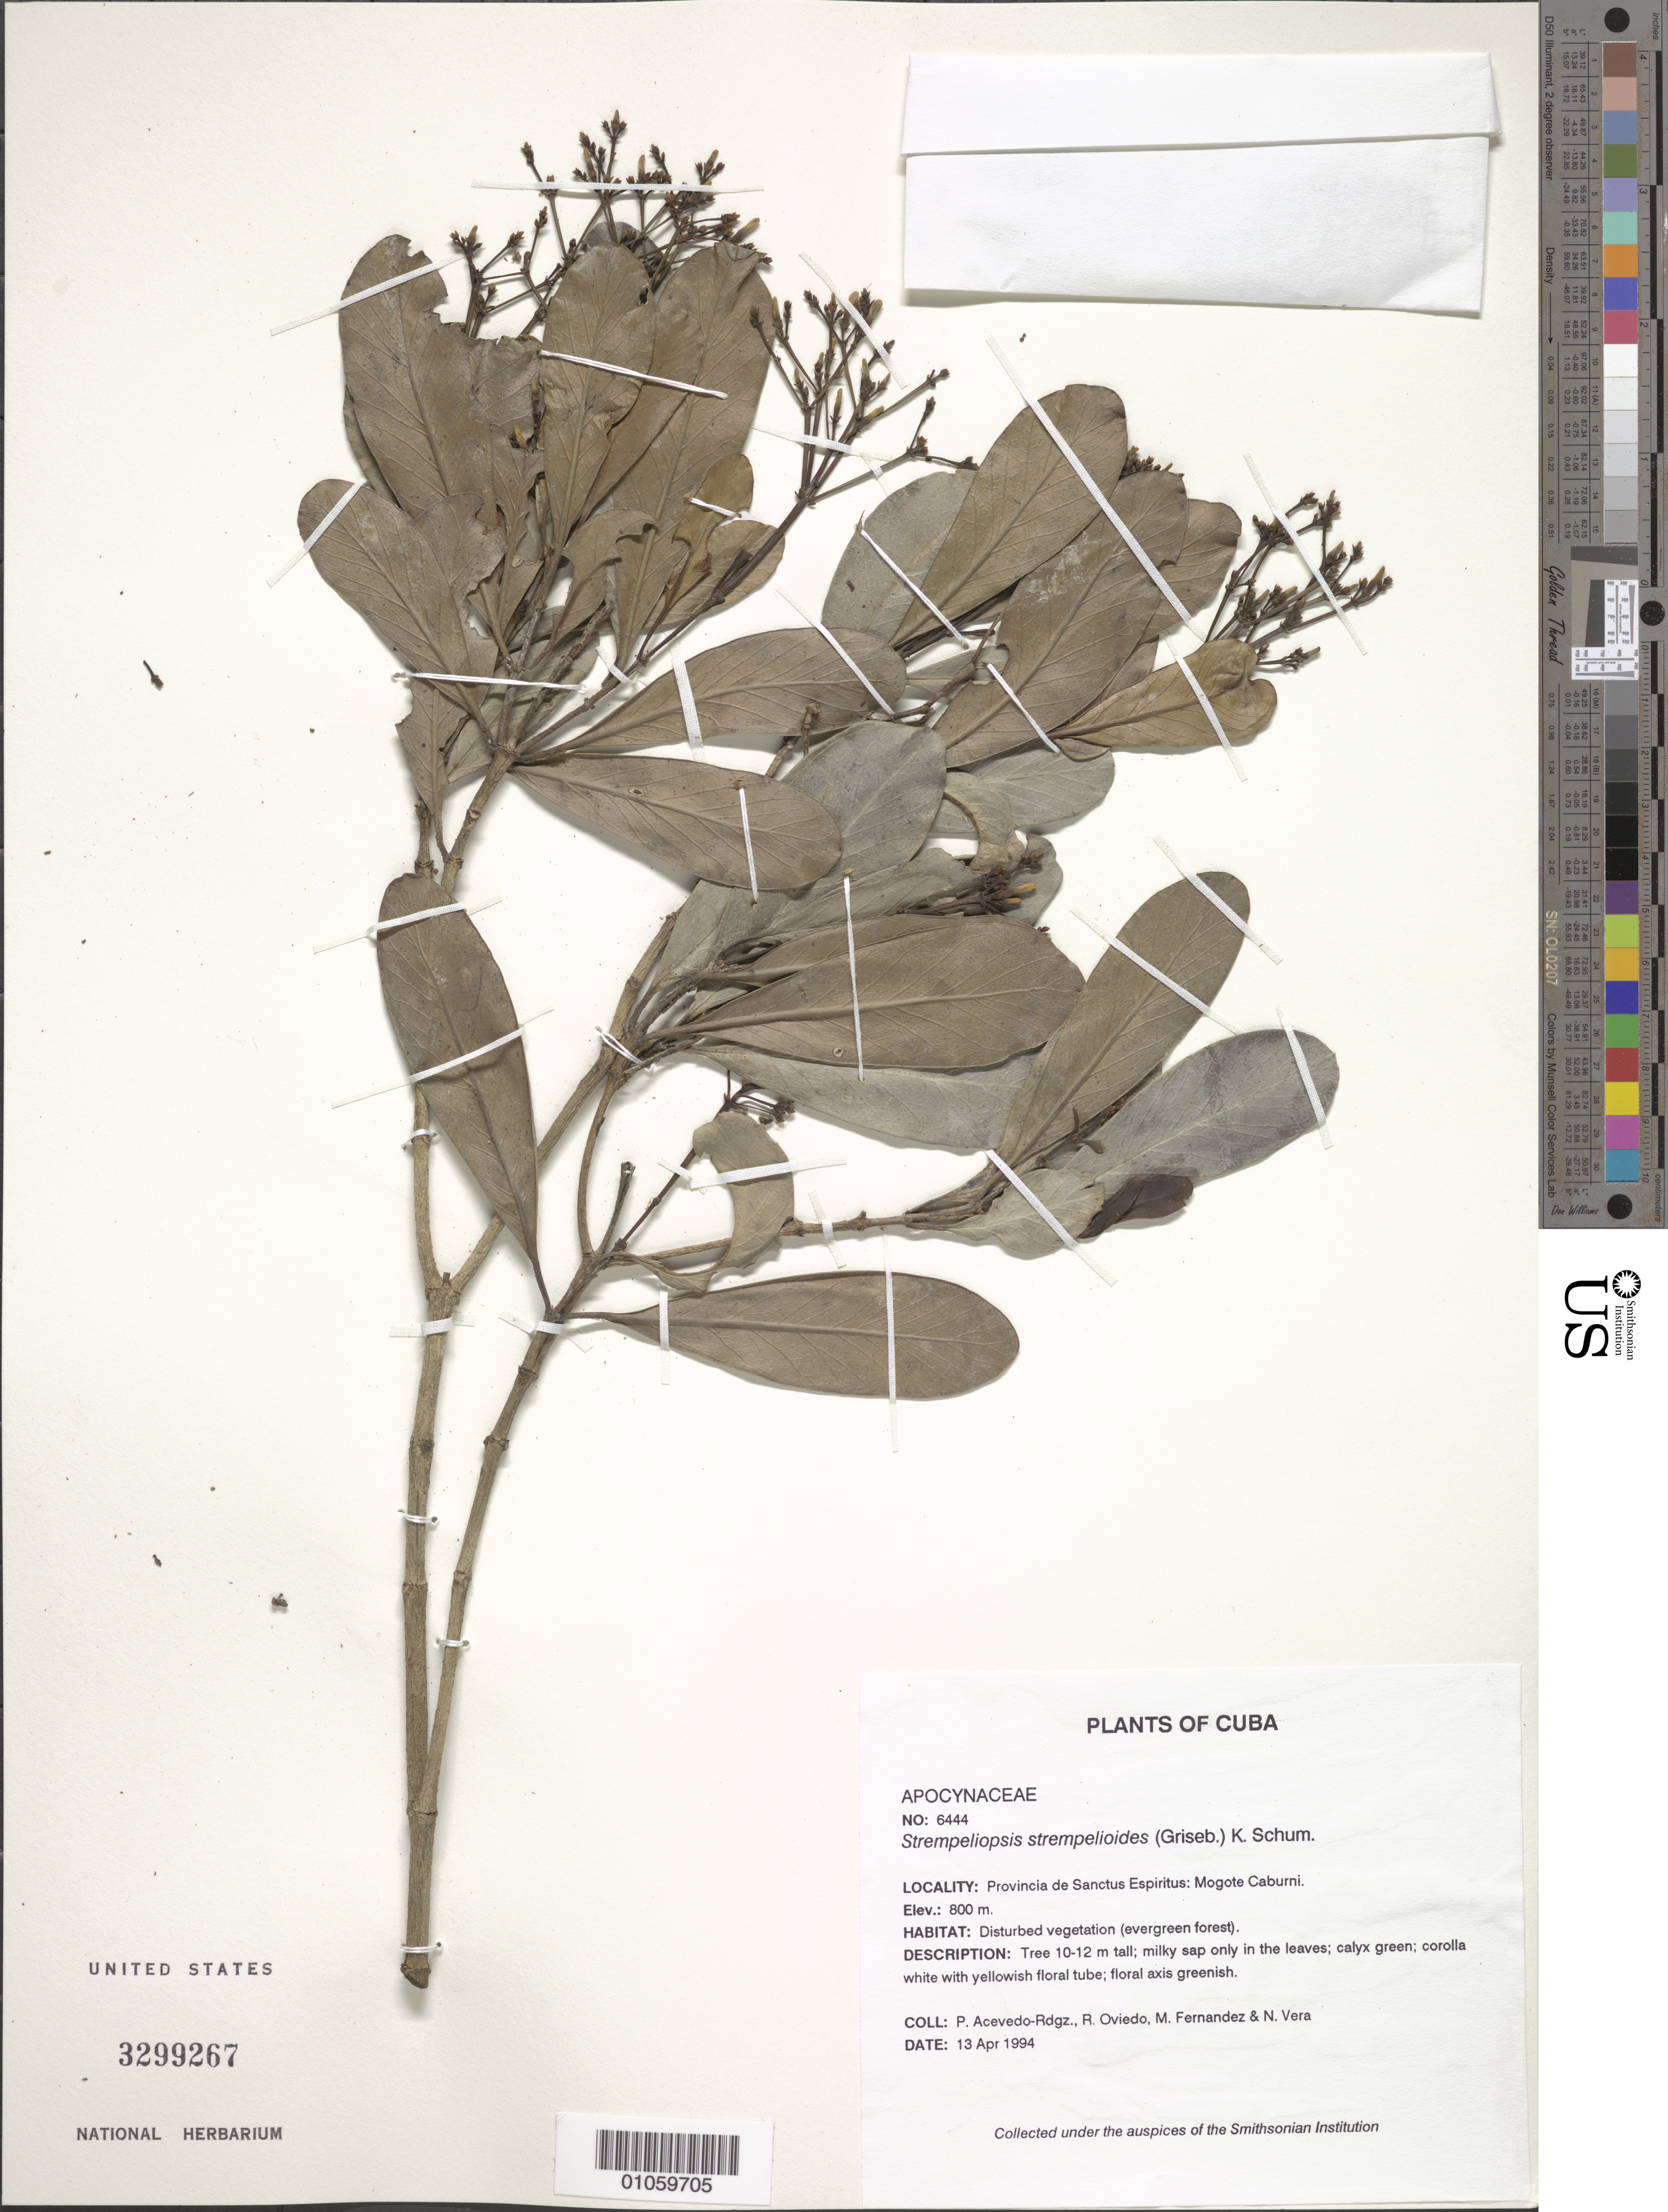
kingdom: Plantae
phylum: Tracheophyta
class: Magnoliopsida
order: Gentianales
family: Apocynaceae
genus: Strempeliopsis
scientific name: Strempeliopsis strempelioides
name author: (Griseb.) Benth.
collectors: P. Acevedo-Rodr., R. Oviedo, M. Fernández & N. Vera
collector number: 6444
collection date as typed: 13 Apr 1994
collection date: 1994-04-13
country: Cuba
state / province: Sancti Spiritus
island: Cuba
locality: Mogote Caburni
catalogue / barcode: US 3299267